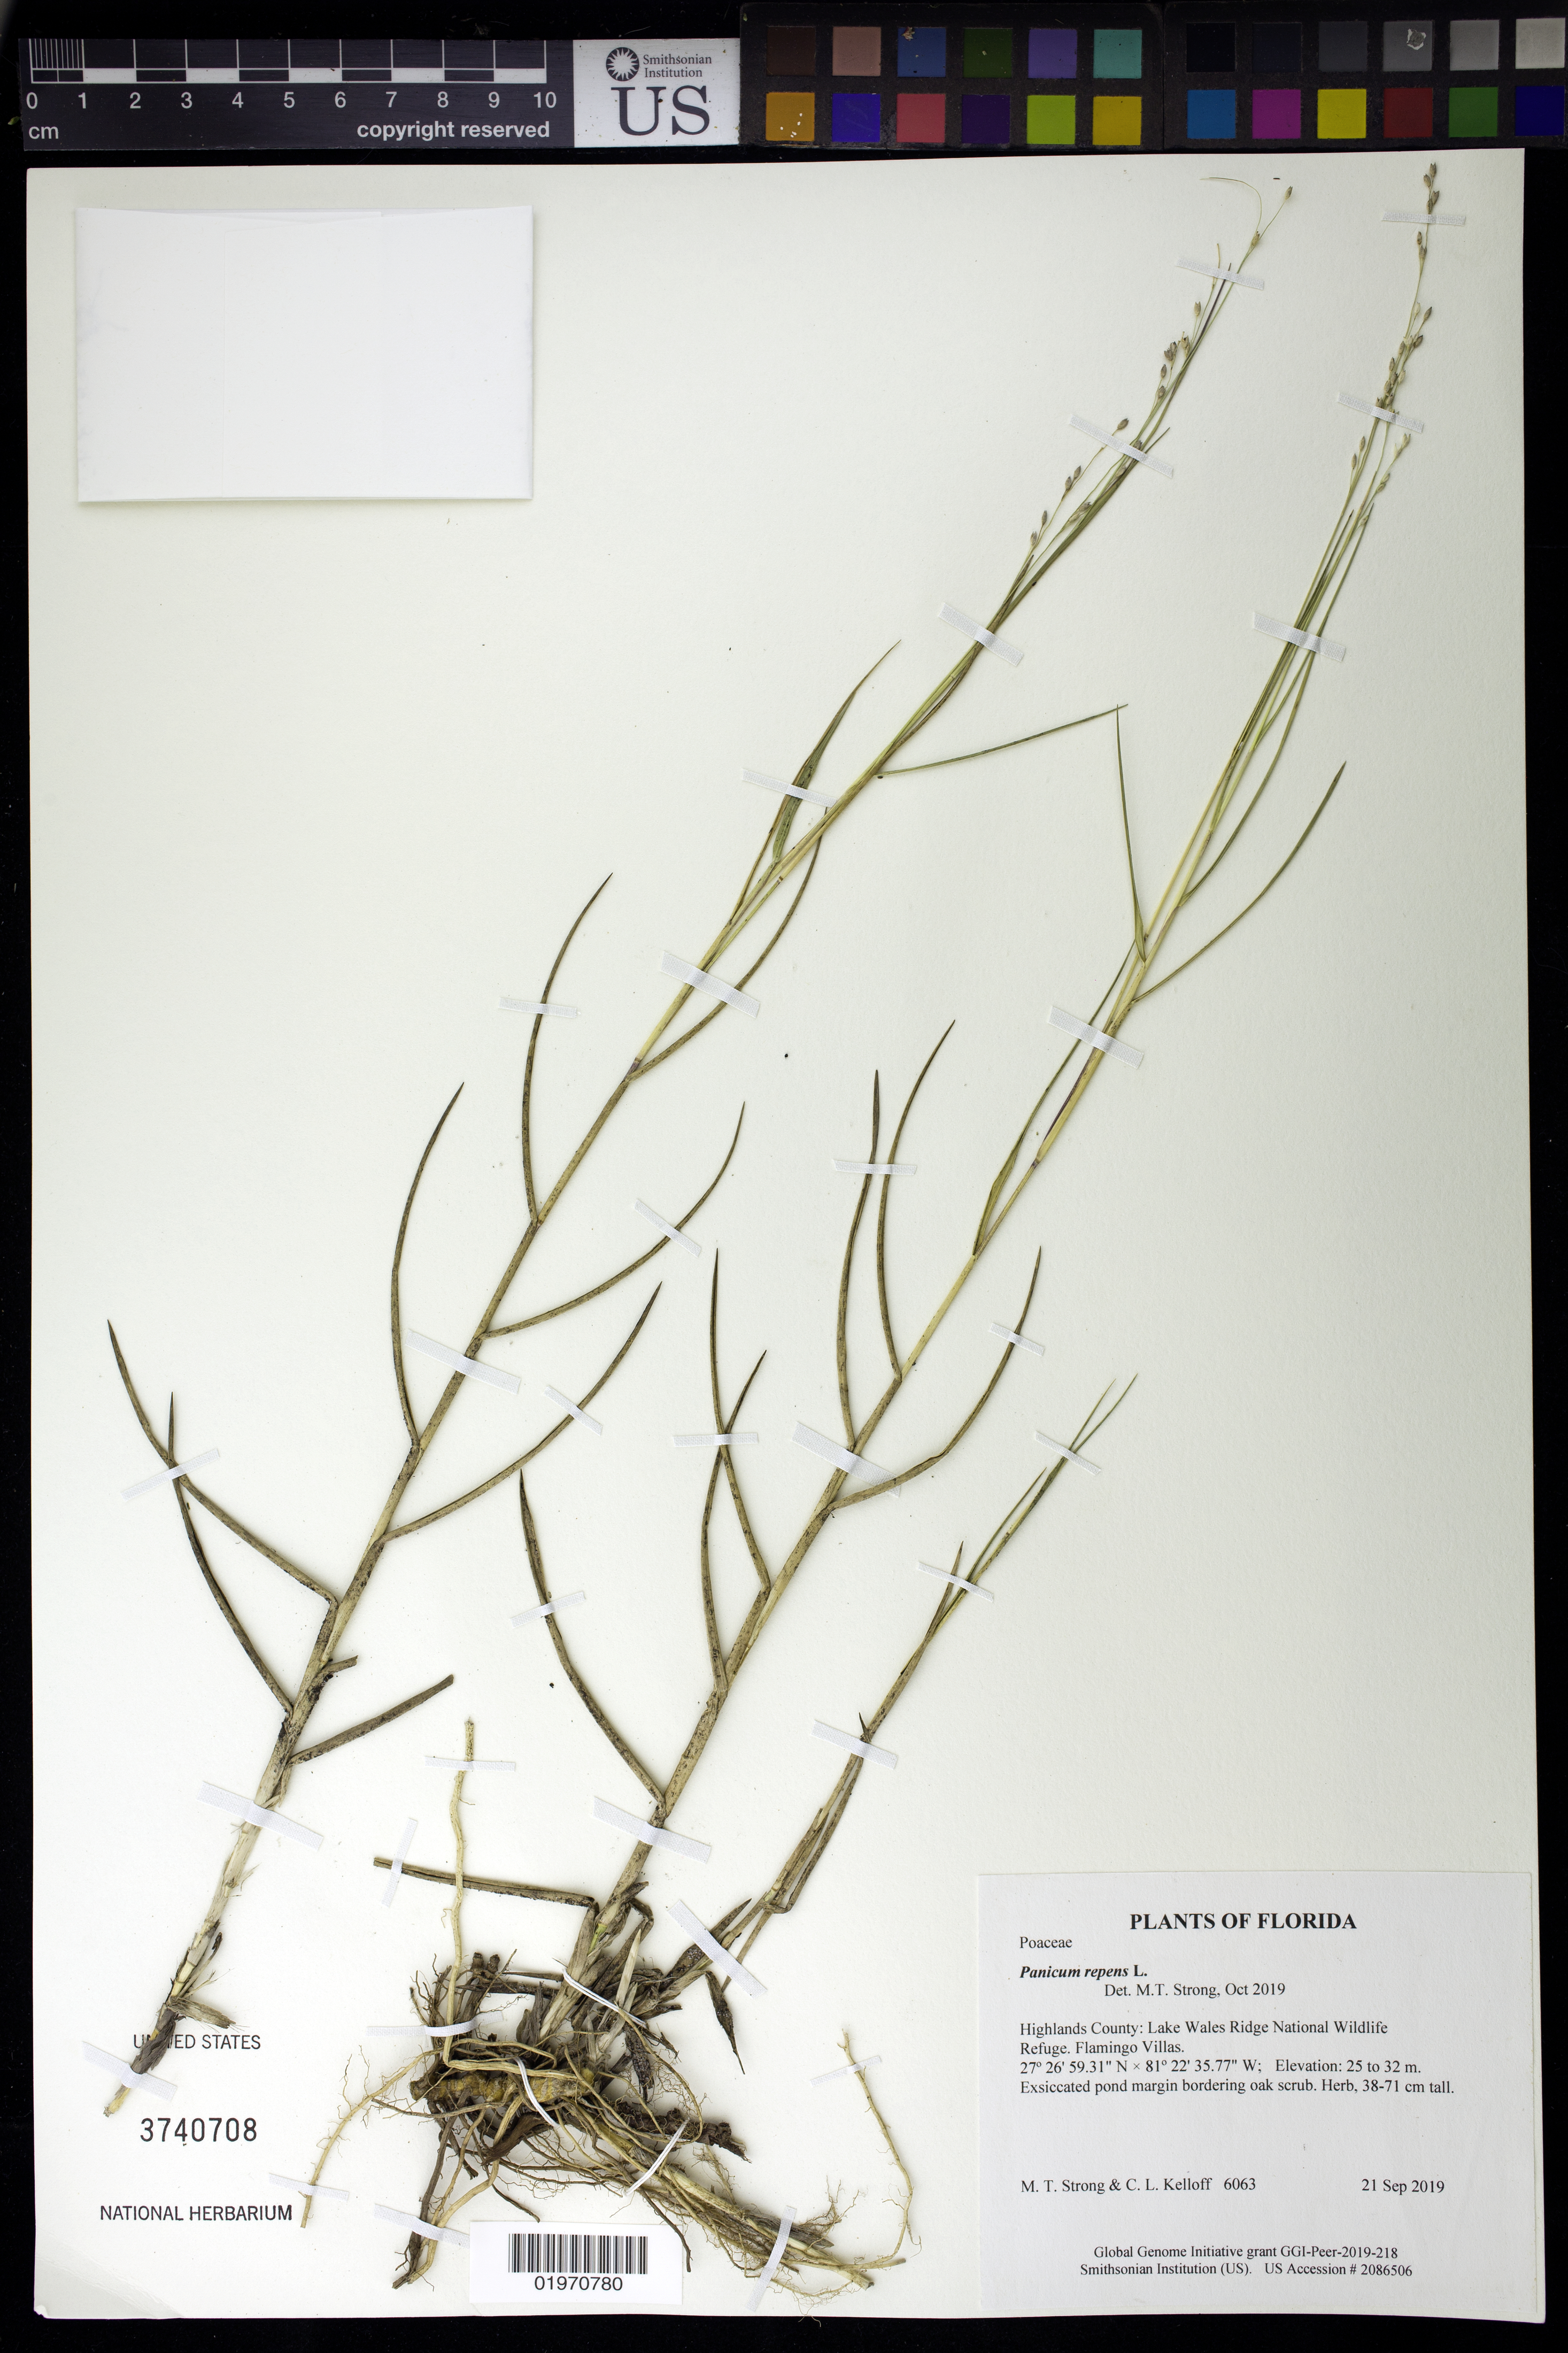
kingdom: Plantae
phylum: Tracheophyta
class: Liliopsida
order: Poales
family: Poaceae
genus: Panicum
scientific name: Panicum repens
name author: L.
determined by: Strong, Mark T., (BOT), Smithsonian Institution - National Museum of Natural History (UNITED STATES)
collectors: M. T. Strong & C. L. Kelloff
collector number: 6063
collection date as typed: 21 Sep 2019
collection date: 2019-09-21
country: United States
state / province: Florida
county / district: Highlands County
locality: Lake Wales Ridge National Wildlife Refuge. Flamingo Villas.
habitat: Exsiccated pond margin bordering oak scrub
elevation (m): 25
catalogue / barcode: US 3740708